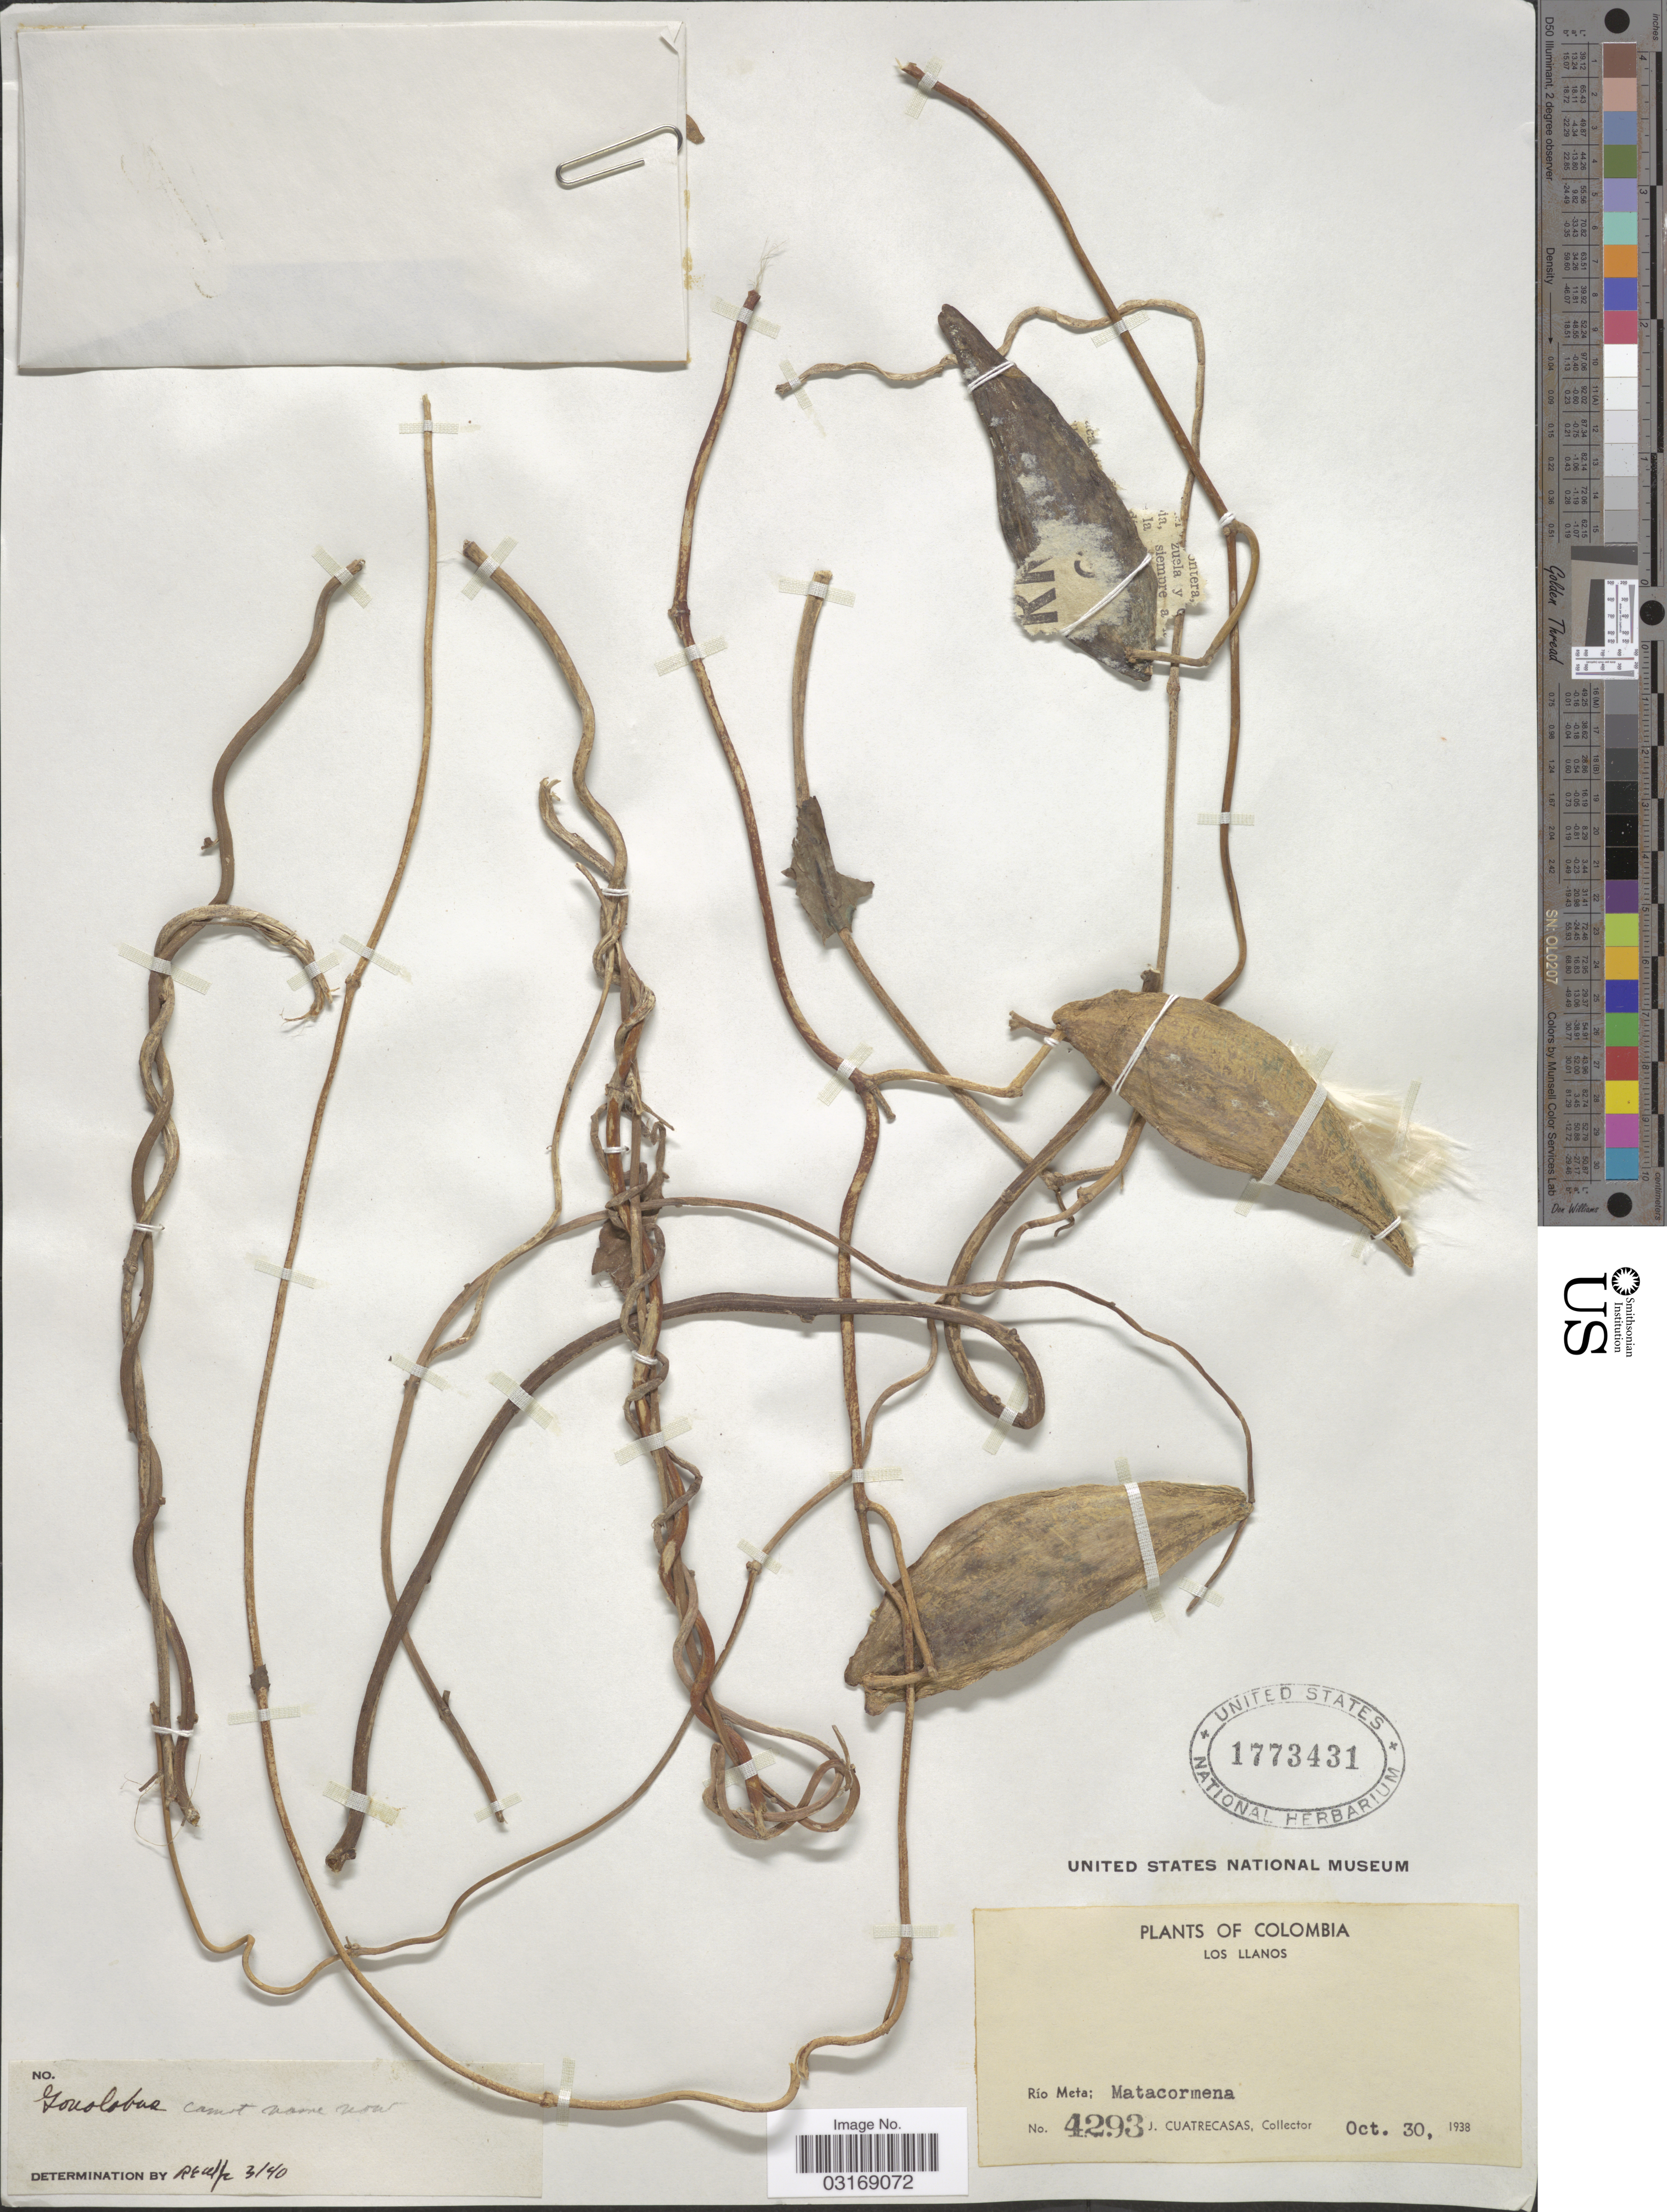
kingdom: Plantae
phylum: Tracheophyta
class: Magnoliopsida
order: Gentianales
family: Apocynaceae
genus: Gonolobus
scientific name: Gonolobus sp.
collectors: J. Cuatrecasas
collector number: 4293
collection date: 1938-10-30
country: Colombia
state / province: Meta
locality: Los Llanos. Río Meta: Matacormena.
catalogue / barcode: US 1773431